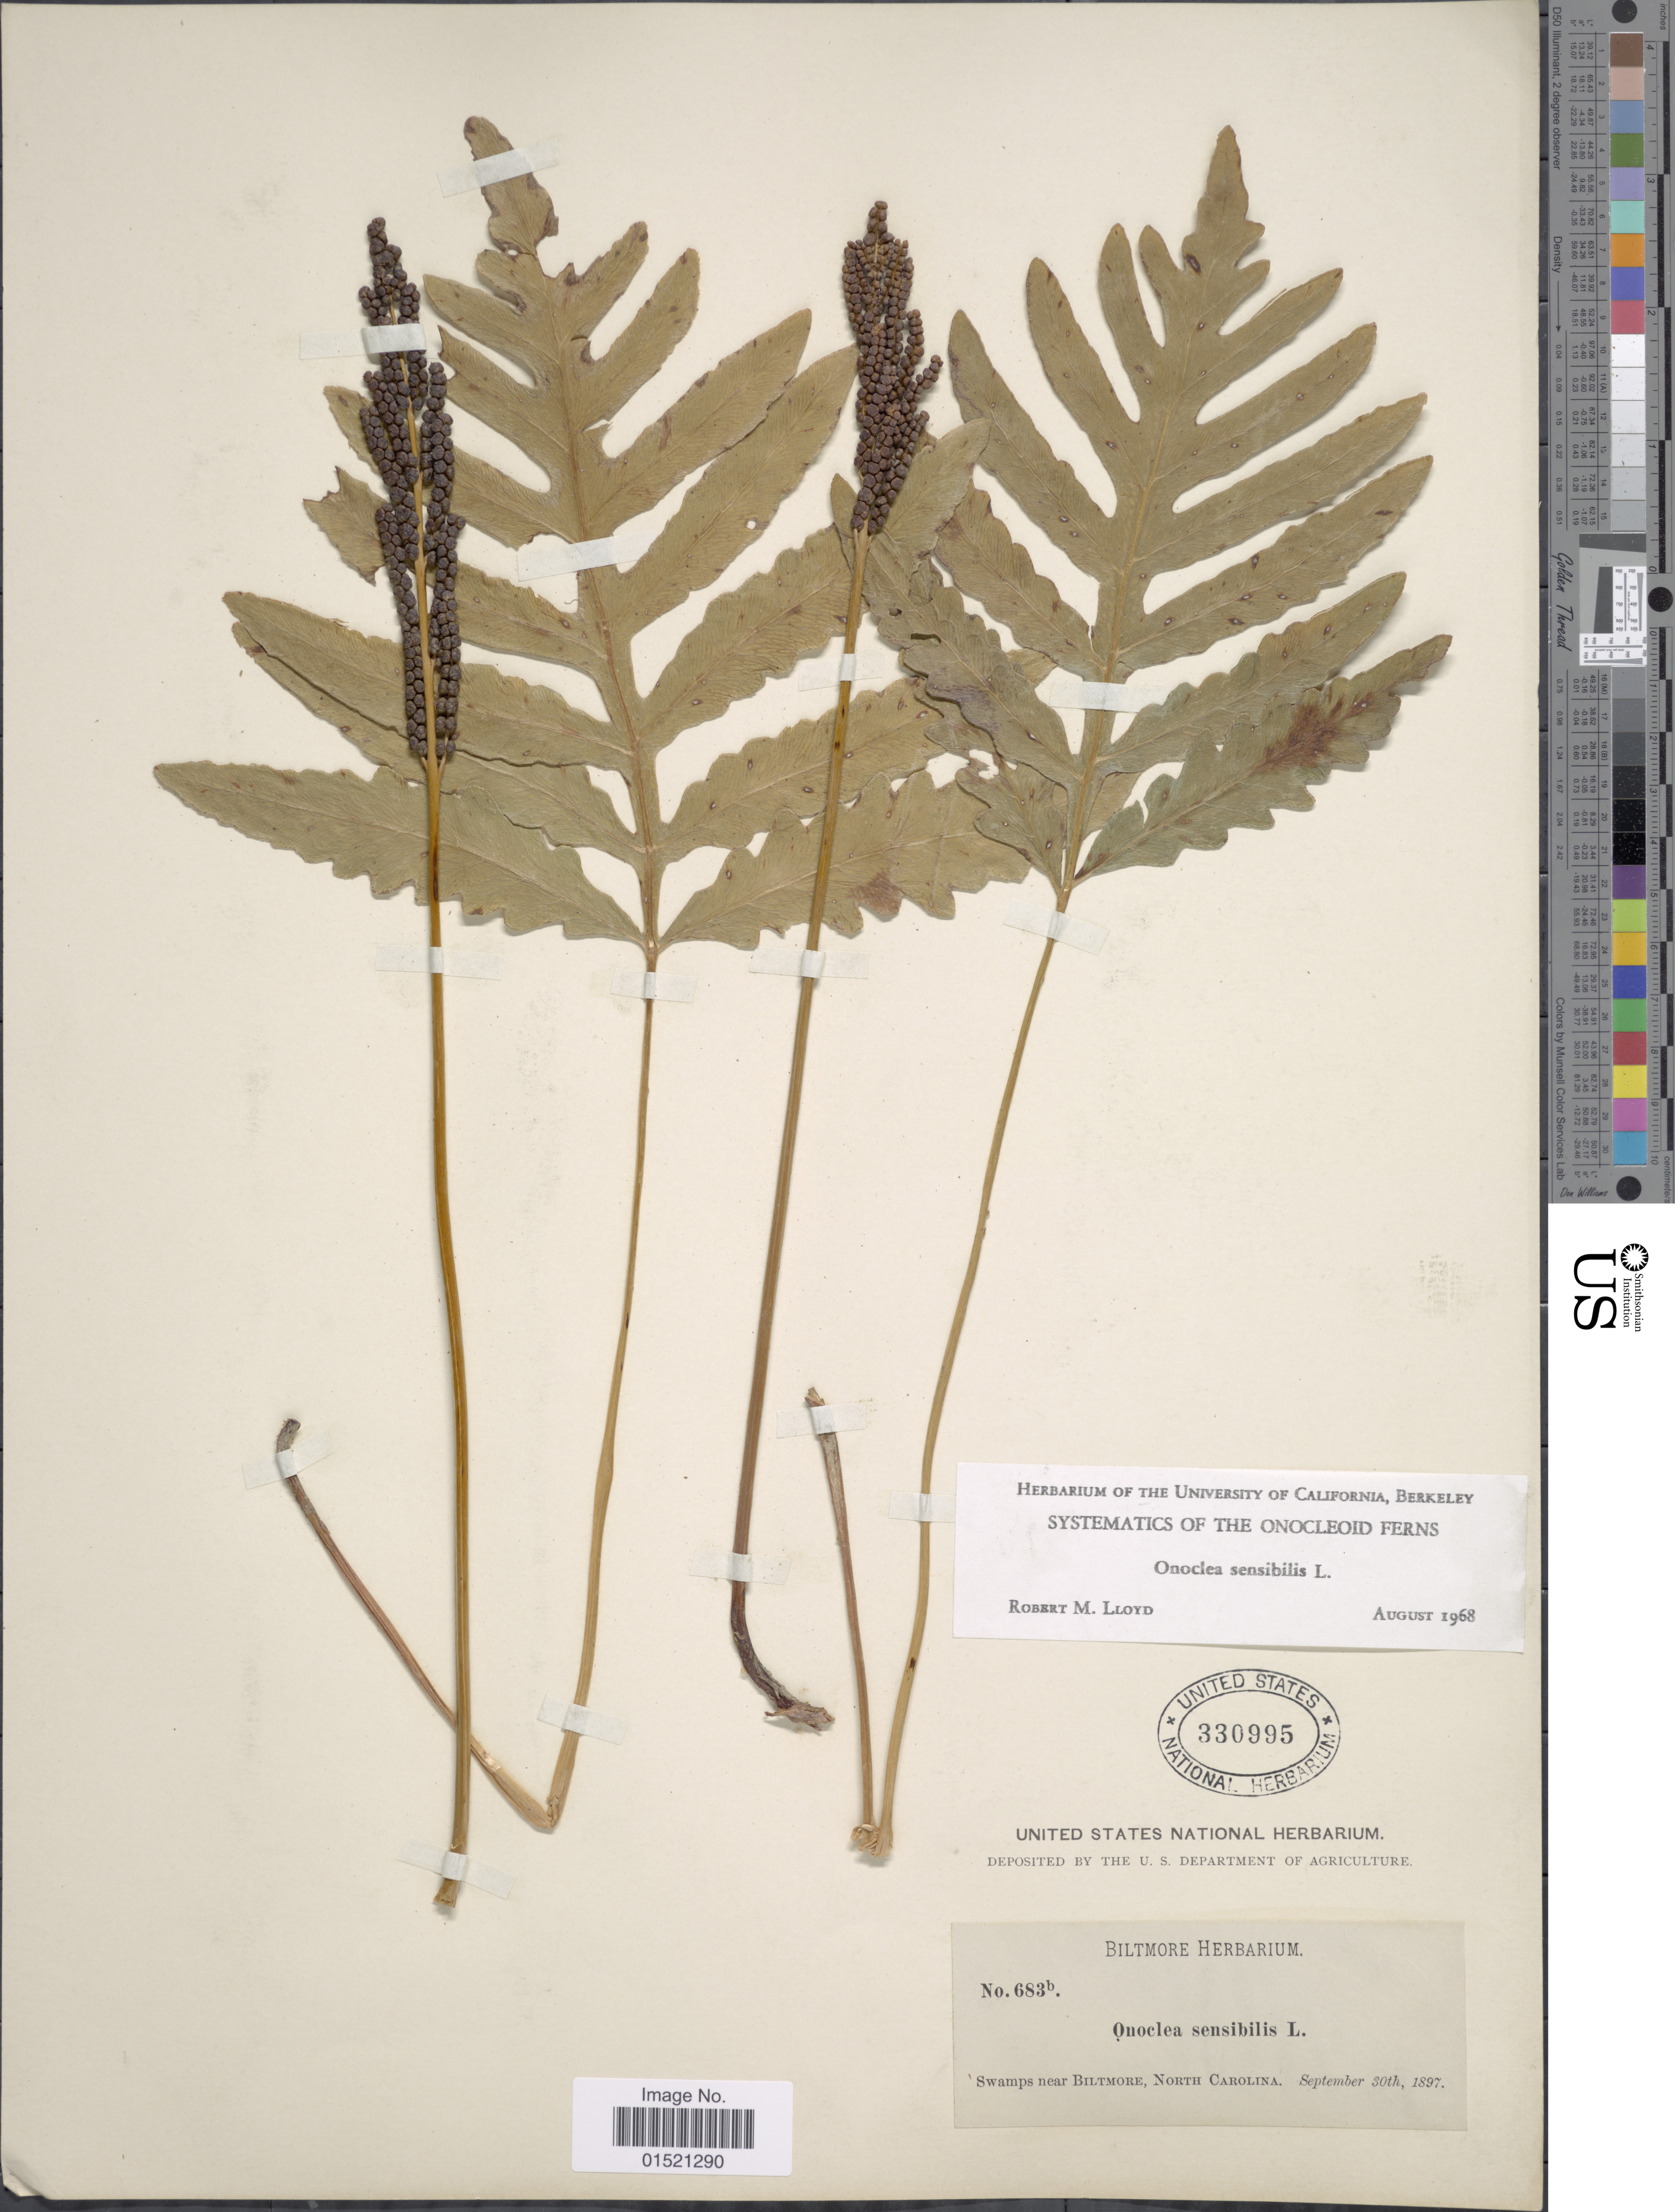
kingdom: Plantae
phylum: Tracheophyta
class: Polypodiopsida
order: Polypodiales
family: Onocleaceae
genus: Onoclea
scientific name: Onoclea sensibilis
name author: L.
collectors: ex herb. Biltmore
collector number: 683b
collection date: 1897-09-30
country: United States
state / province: North Carolina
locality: Swamps near Biltmore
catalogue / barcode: US 330995